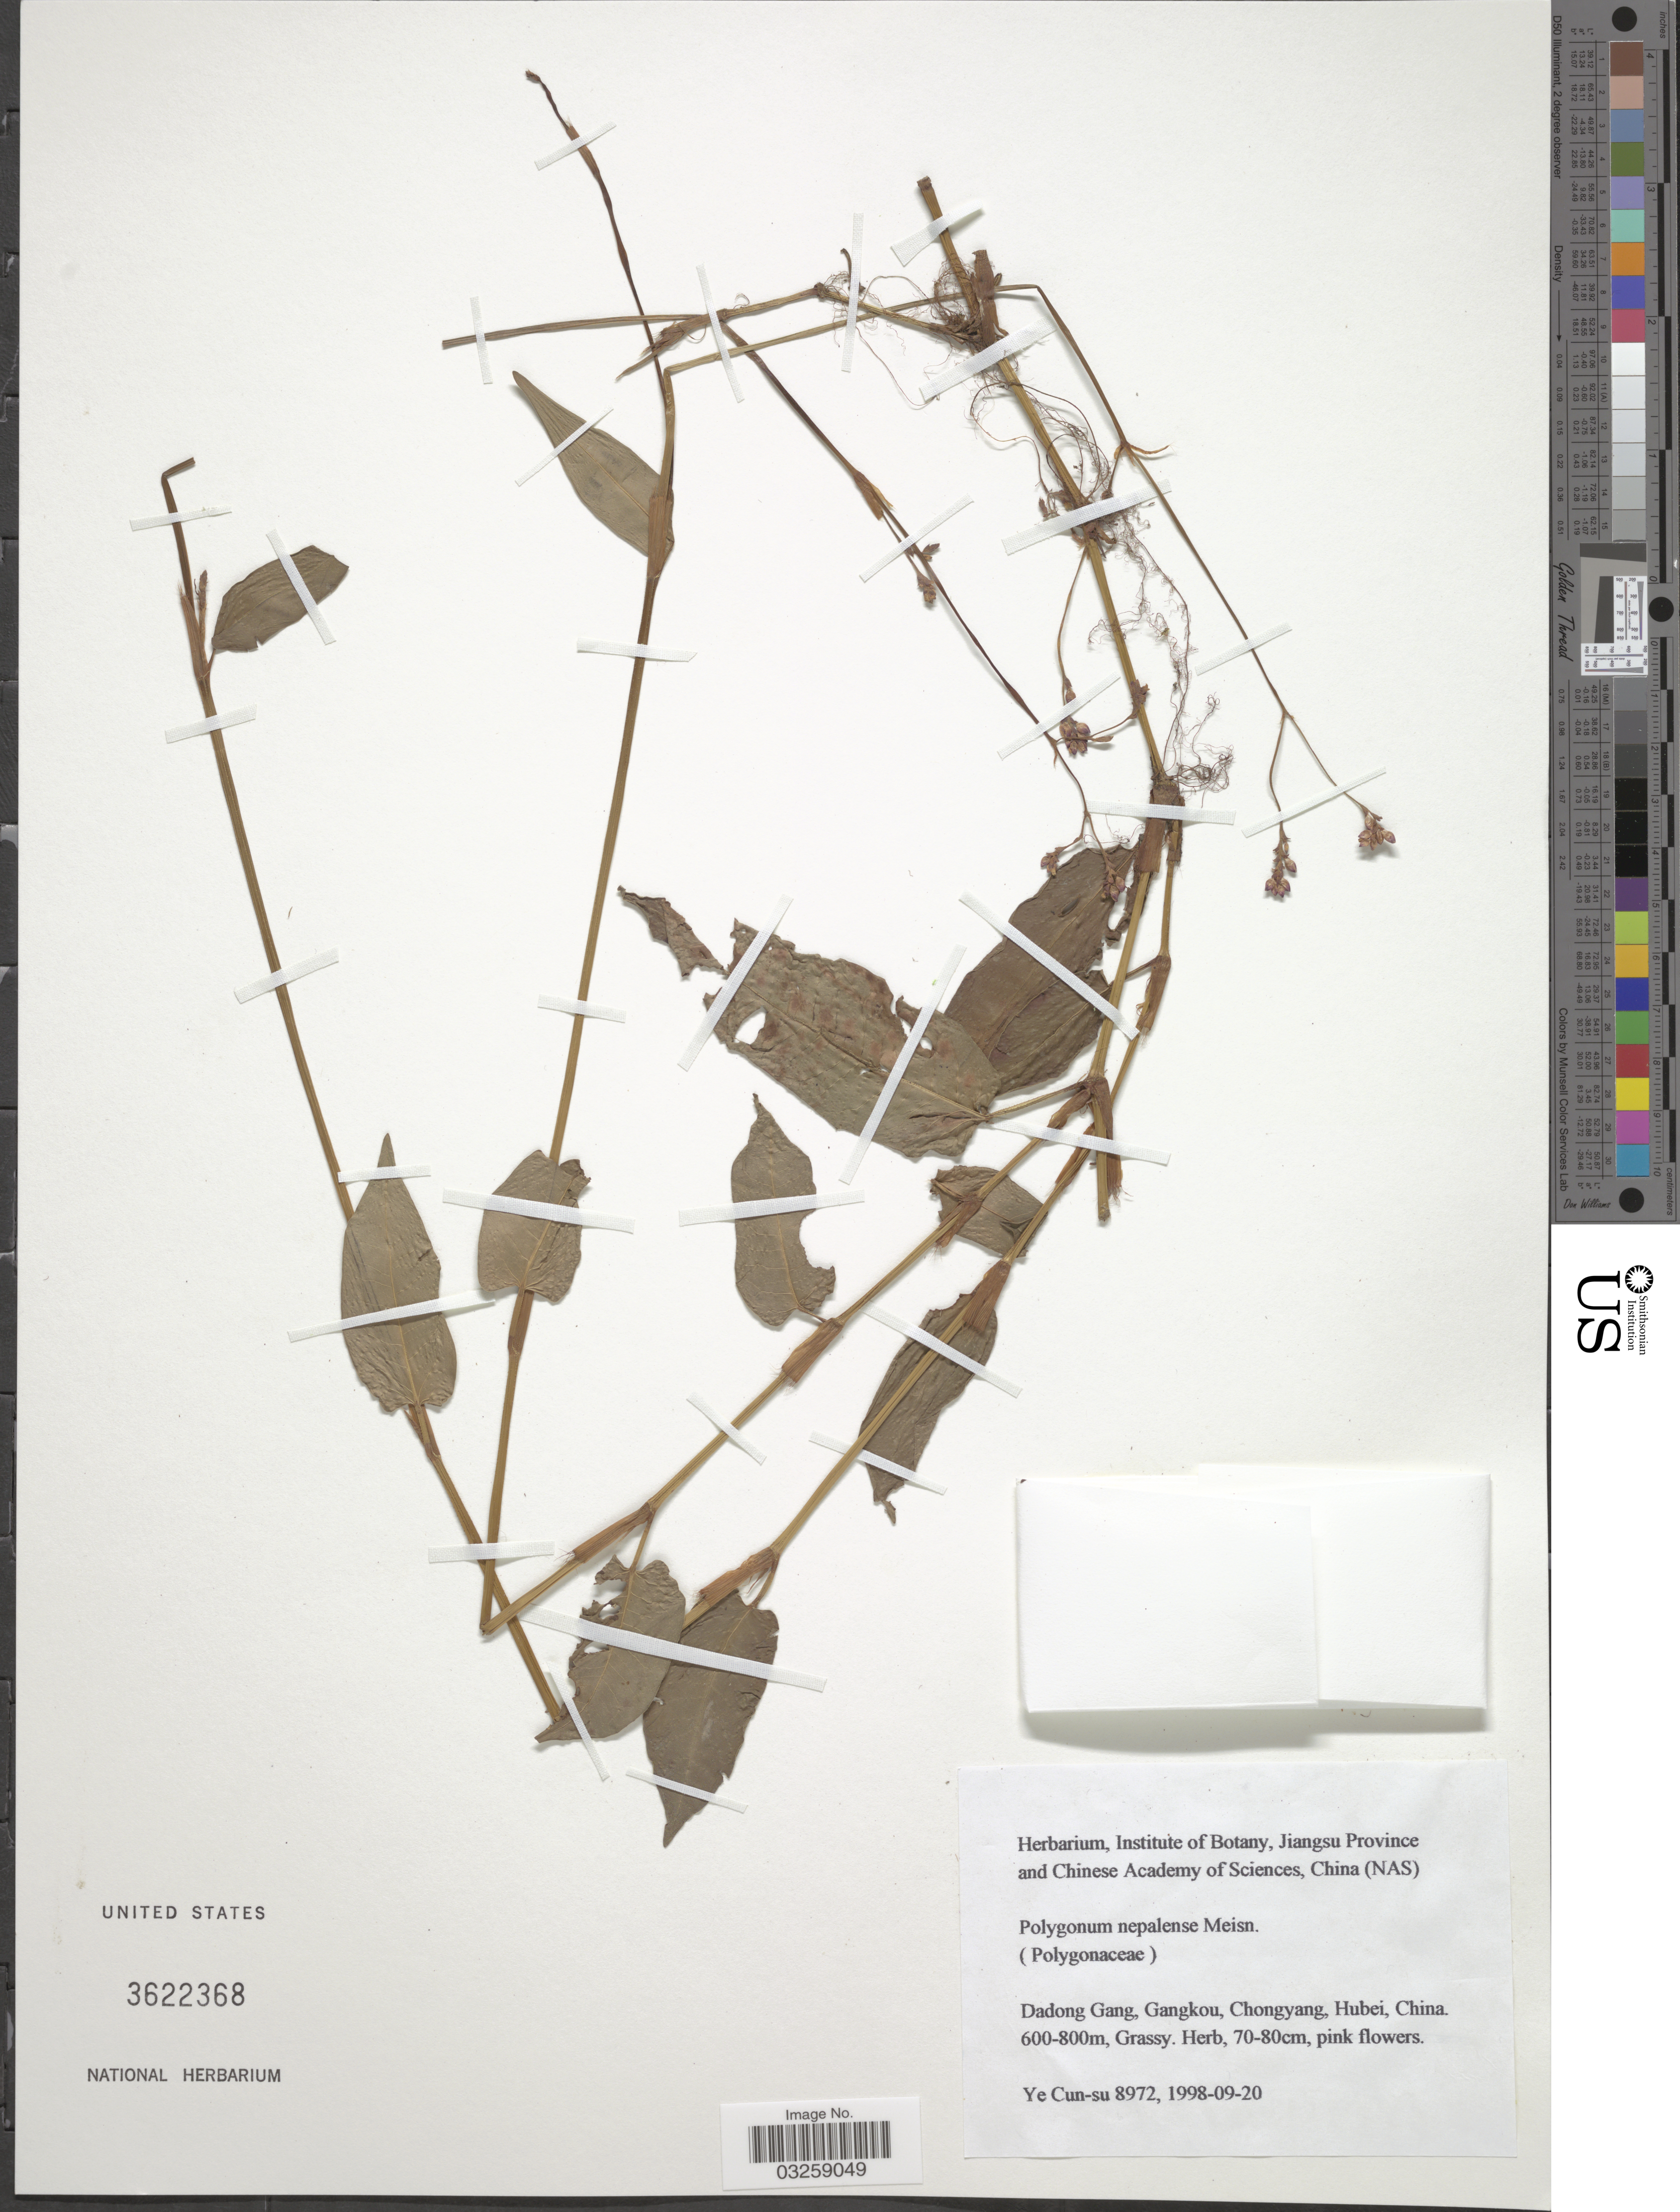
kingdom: Plantae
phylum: Tracheophyta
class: Magnoliopsida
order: Caryophyllales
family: Polygonaceae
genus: Polygonum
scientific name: Polygonum nepalense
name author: Meisn.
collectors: Ye Cun-su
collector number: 8972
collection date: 1998-09-20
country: China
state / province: Hubei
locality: Dadong Gang, Gangkou, Chongyang.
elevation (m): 600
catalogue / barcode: US 3622368